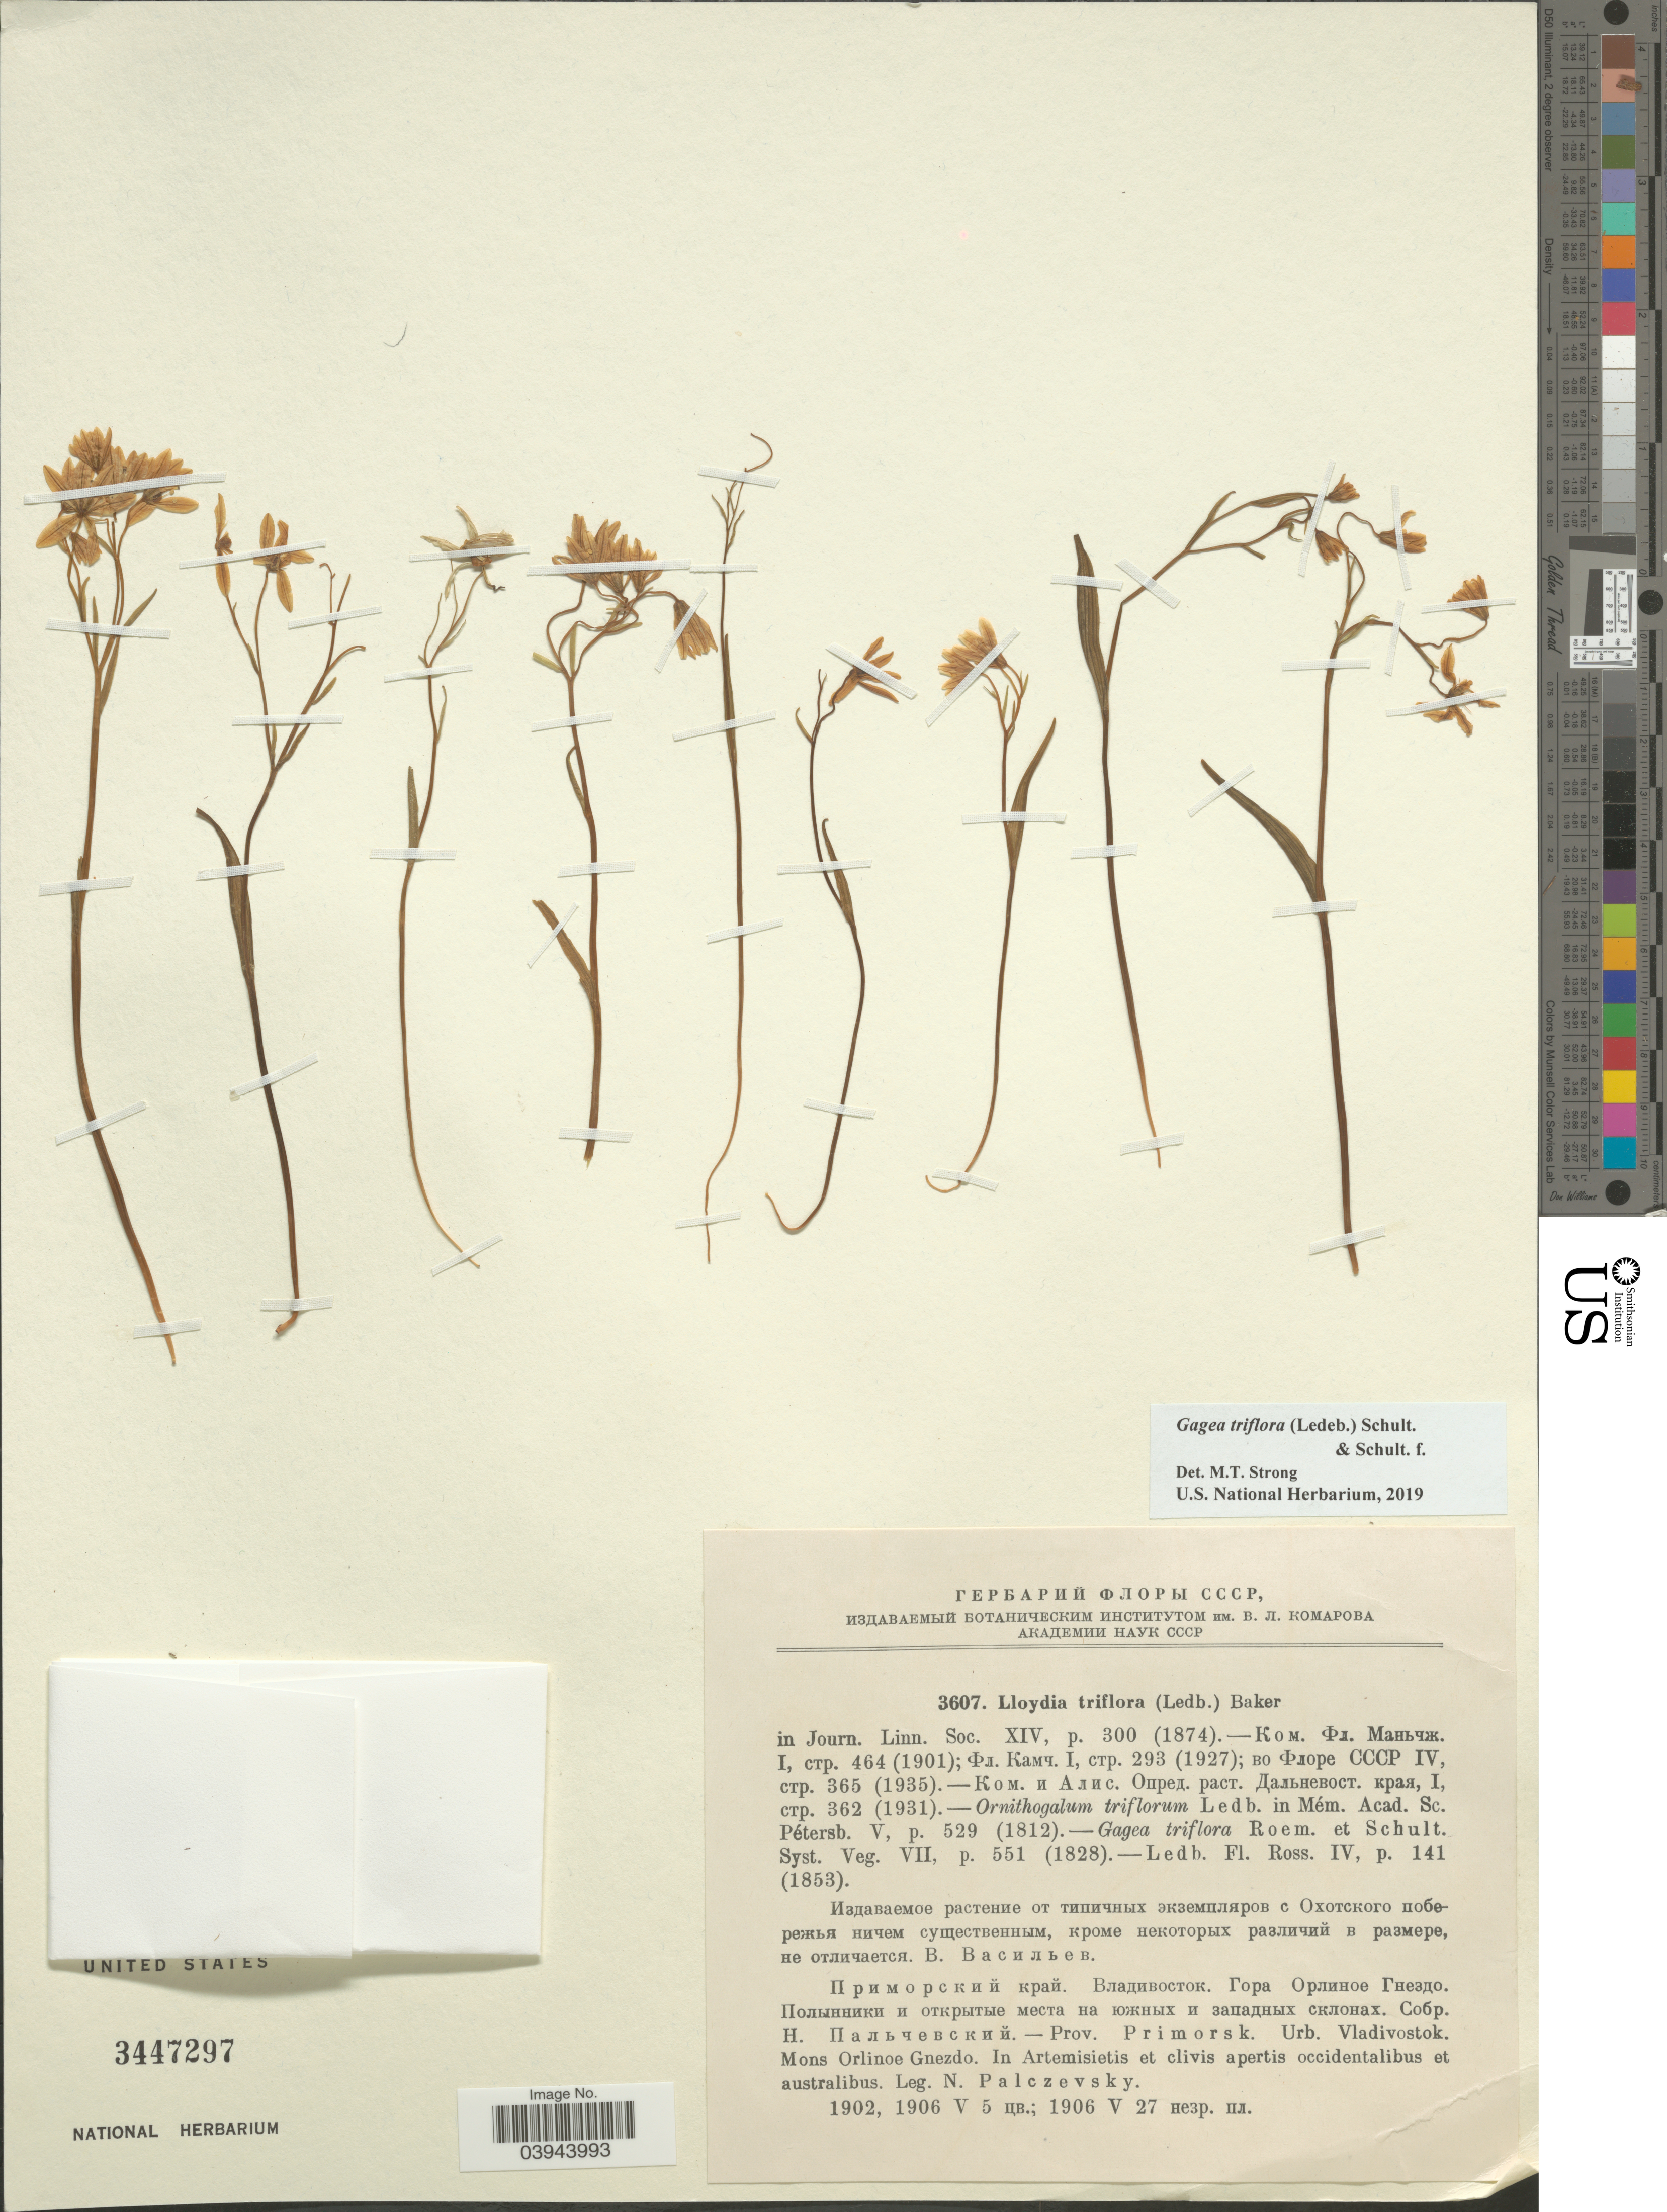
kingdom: Plantae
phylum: Tracheophyta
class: Liliopsida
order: Liliales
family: Liliaceae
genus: Gagea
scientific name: Gagea triflora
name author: (Ledeb.) Schult. & Schult. f.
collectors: N. Palczevsky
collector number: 3607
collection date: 1902-05-05/1906-05-27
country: Russian Federation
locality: Prov. Primorsk. Urb. Vladivostok. Mons Orlinoe Gnezdo. In Artemisietis et clivis apertis occidentalibus et australibus.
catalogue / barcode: US 3447297